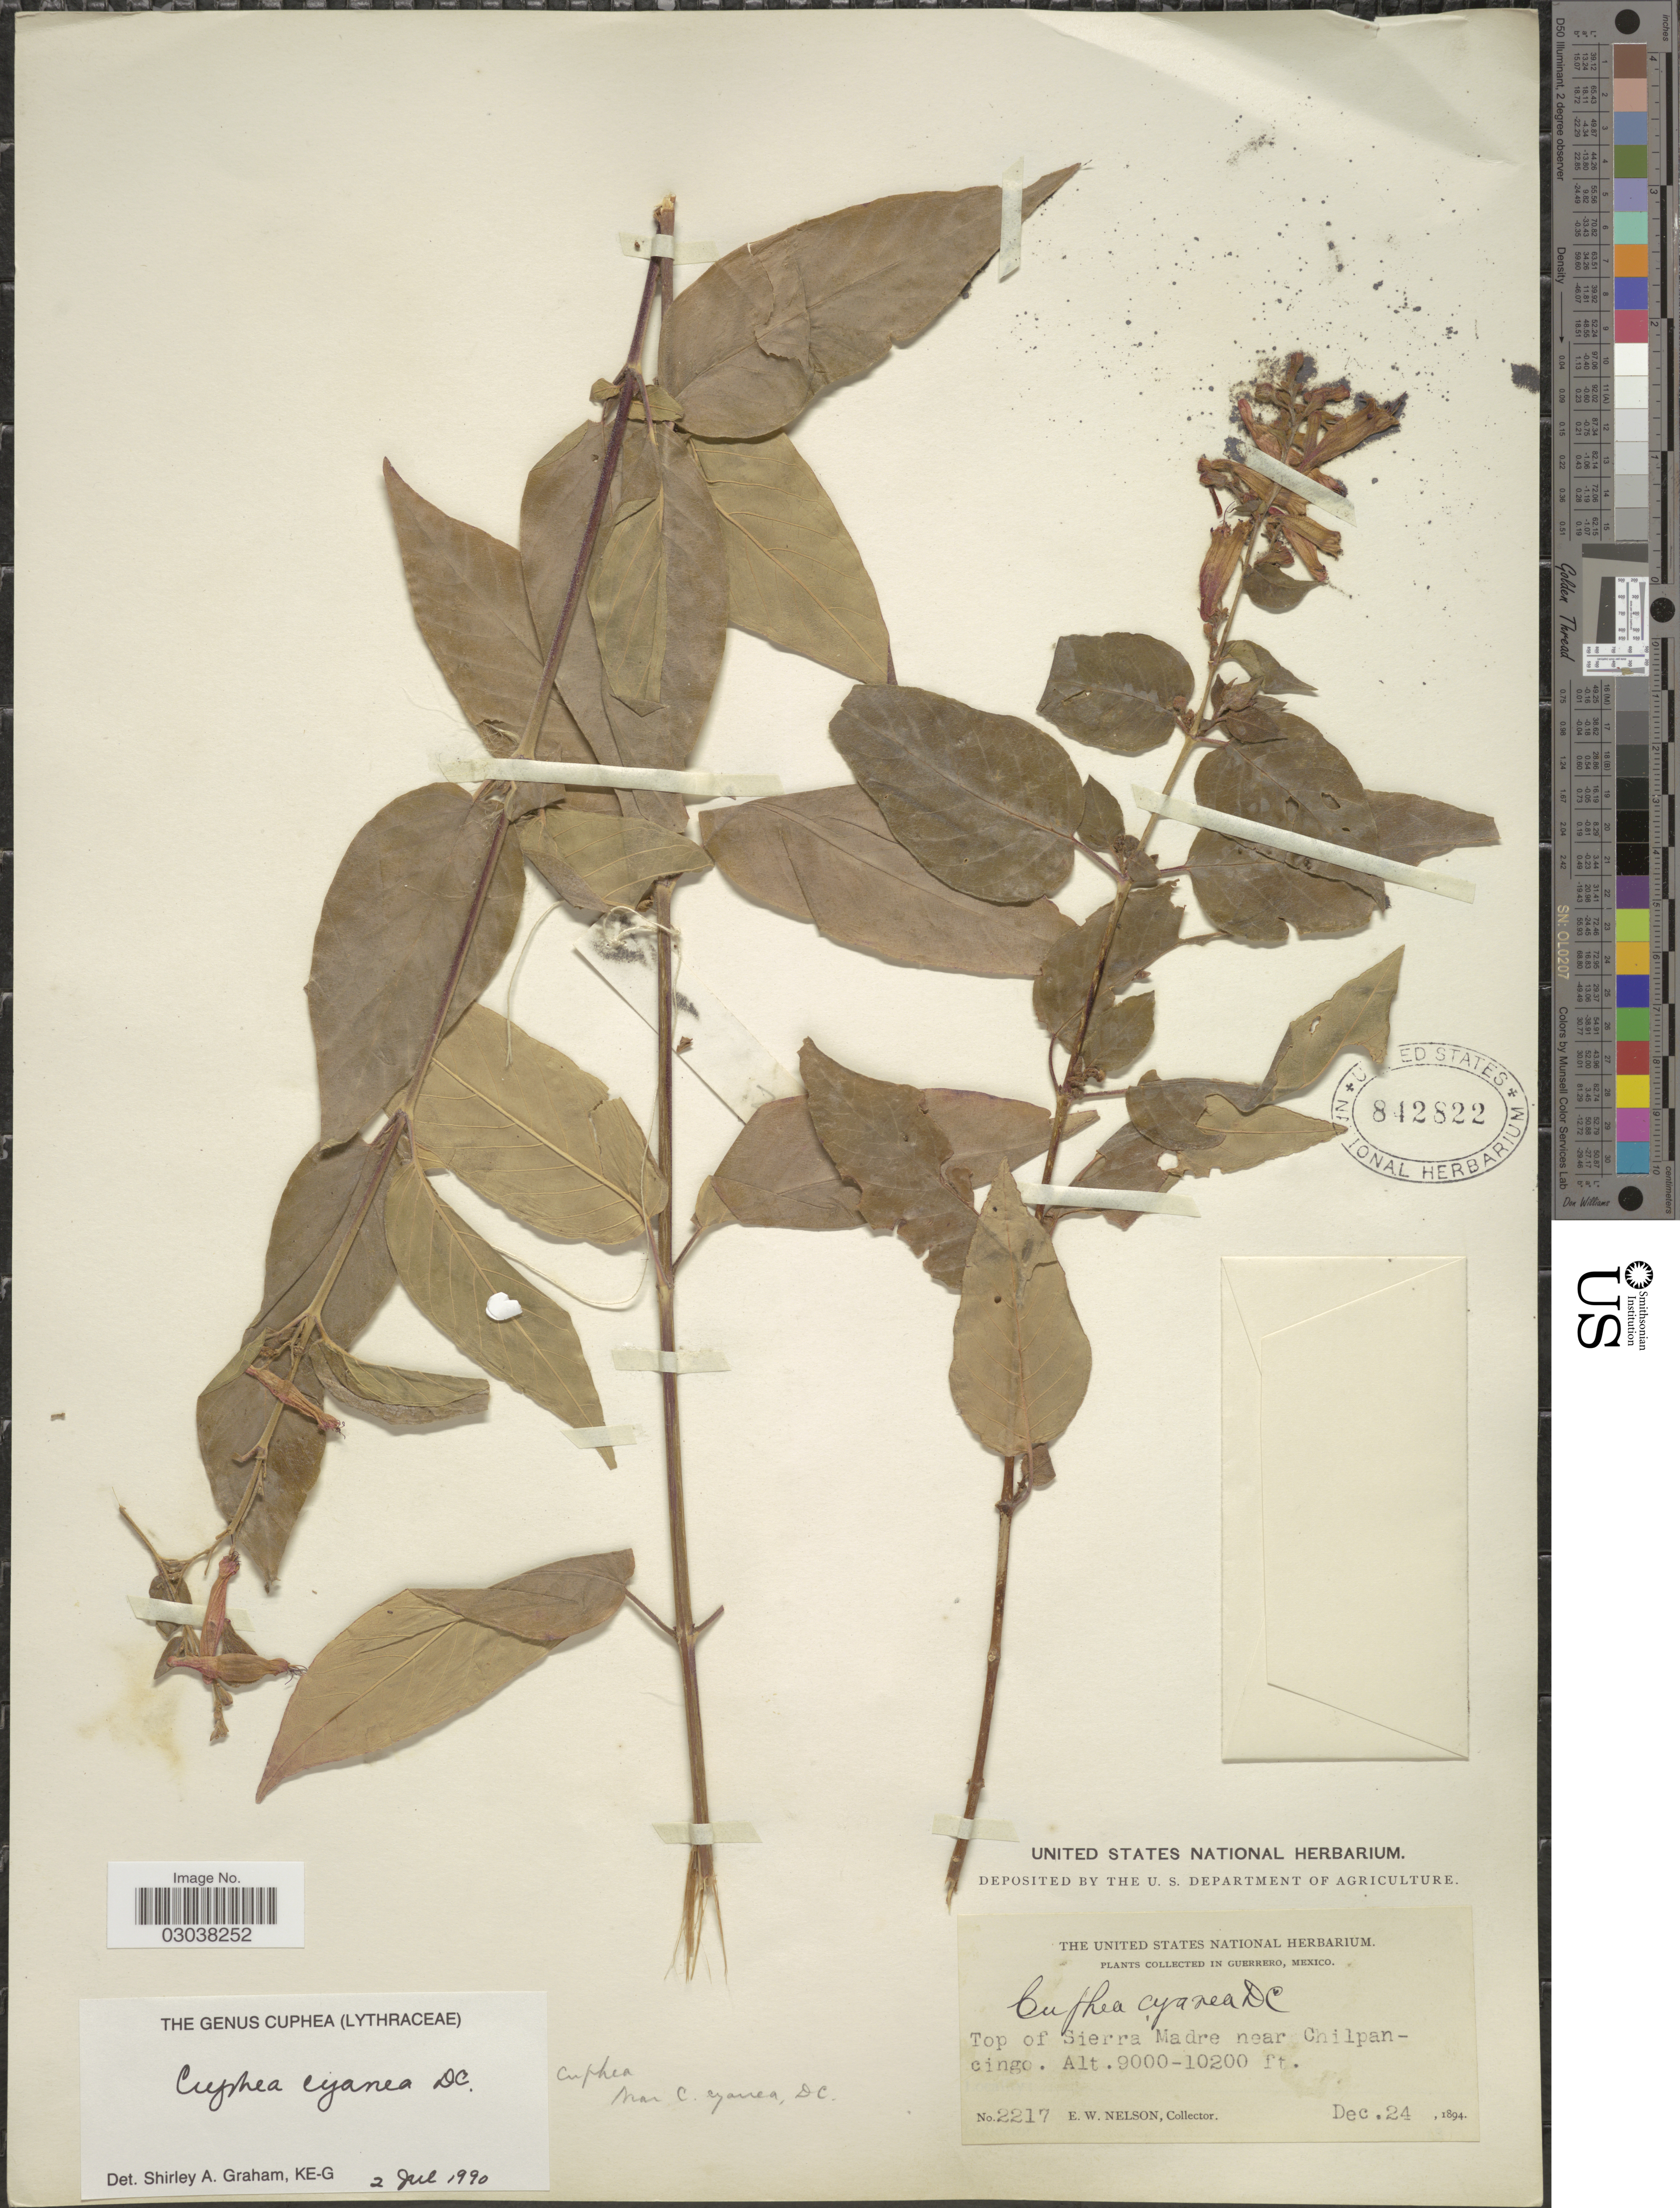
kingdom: Plantae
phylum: Tracheophyta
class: Magnoliopsida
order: Myrtales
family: Lythraceae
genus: Cuphea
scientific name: Cuphea cyanea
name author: DC.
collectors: E. W. Nelson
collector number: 2217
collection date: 1894-12-24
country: Mexico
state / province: Guerrero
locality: Top of Sierra Madre near Chilpancingo.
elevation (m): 2743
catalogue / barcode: US 842822